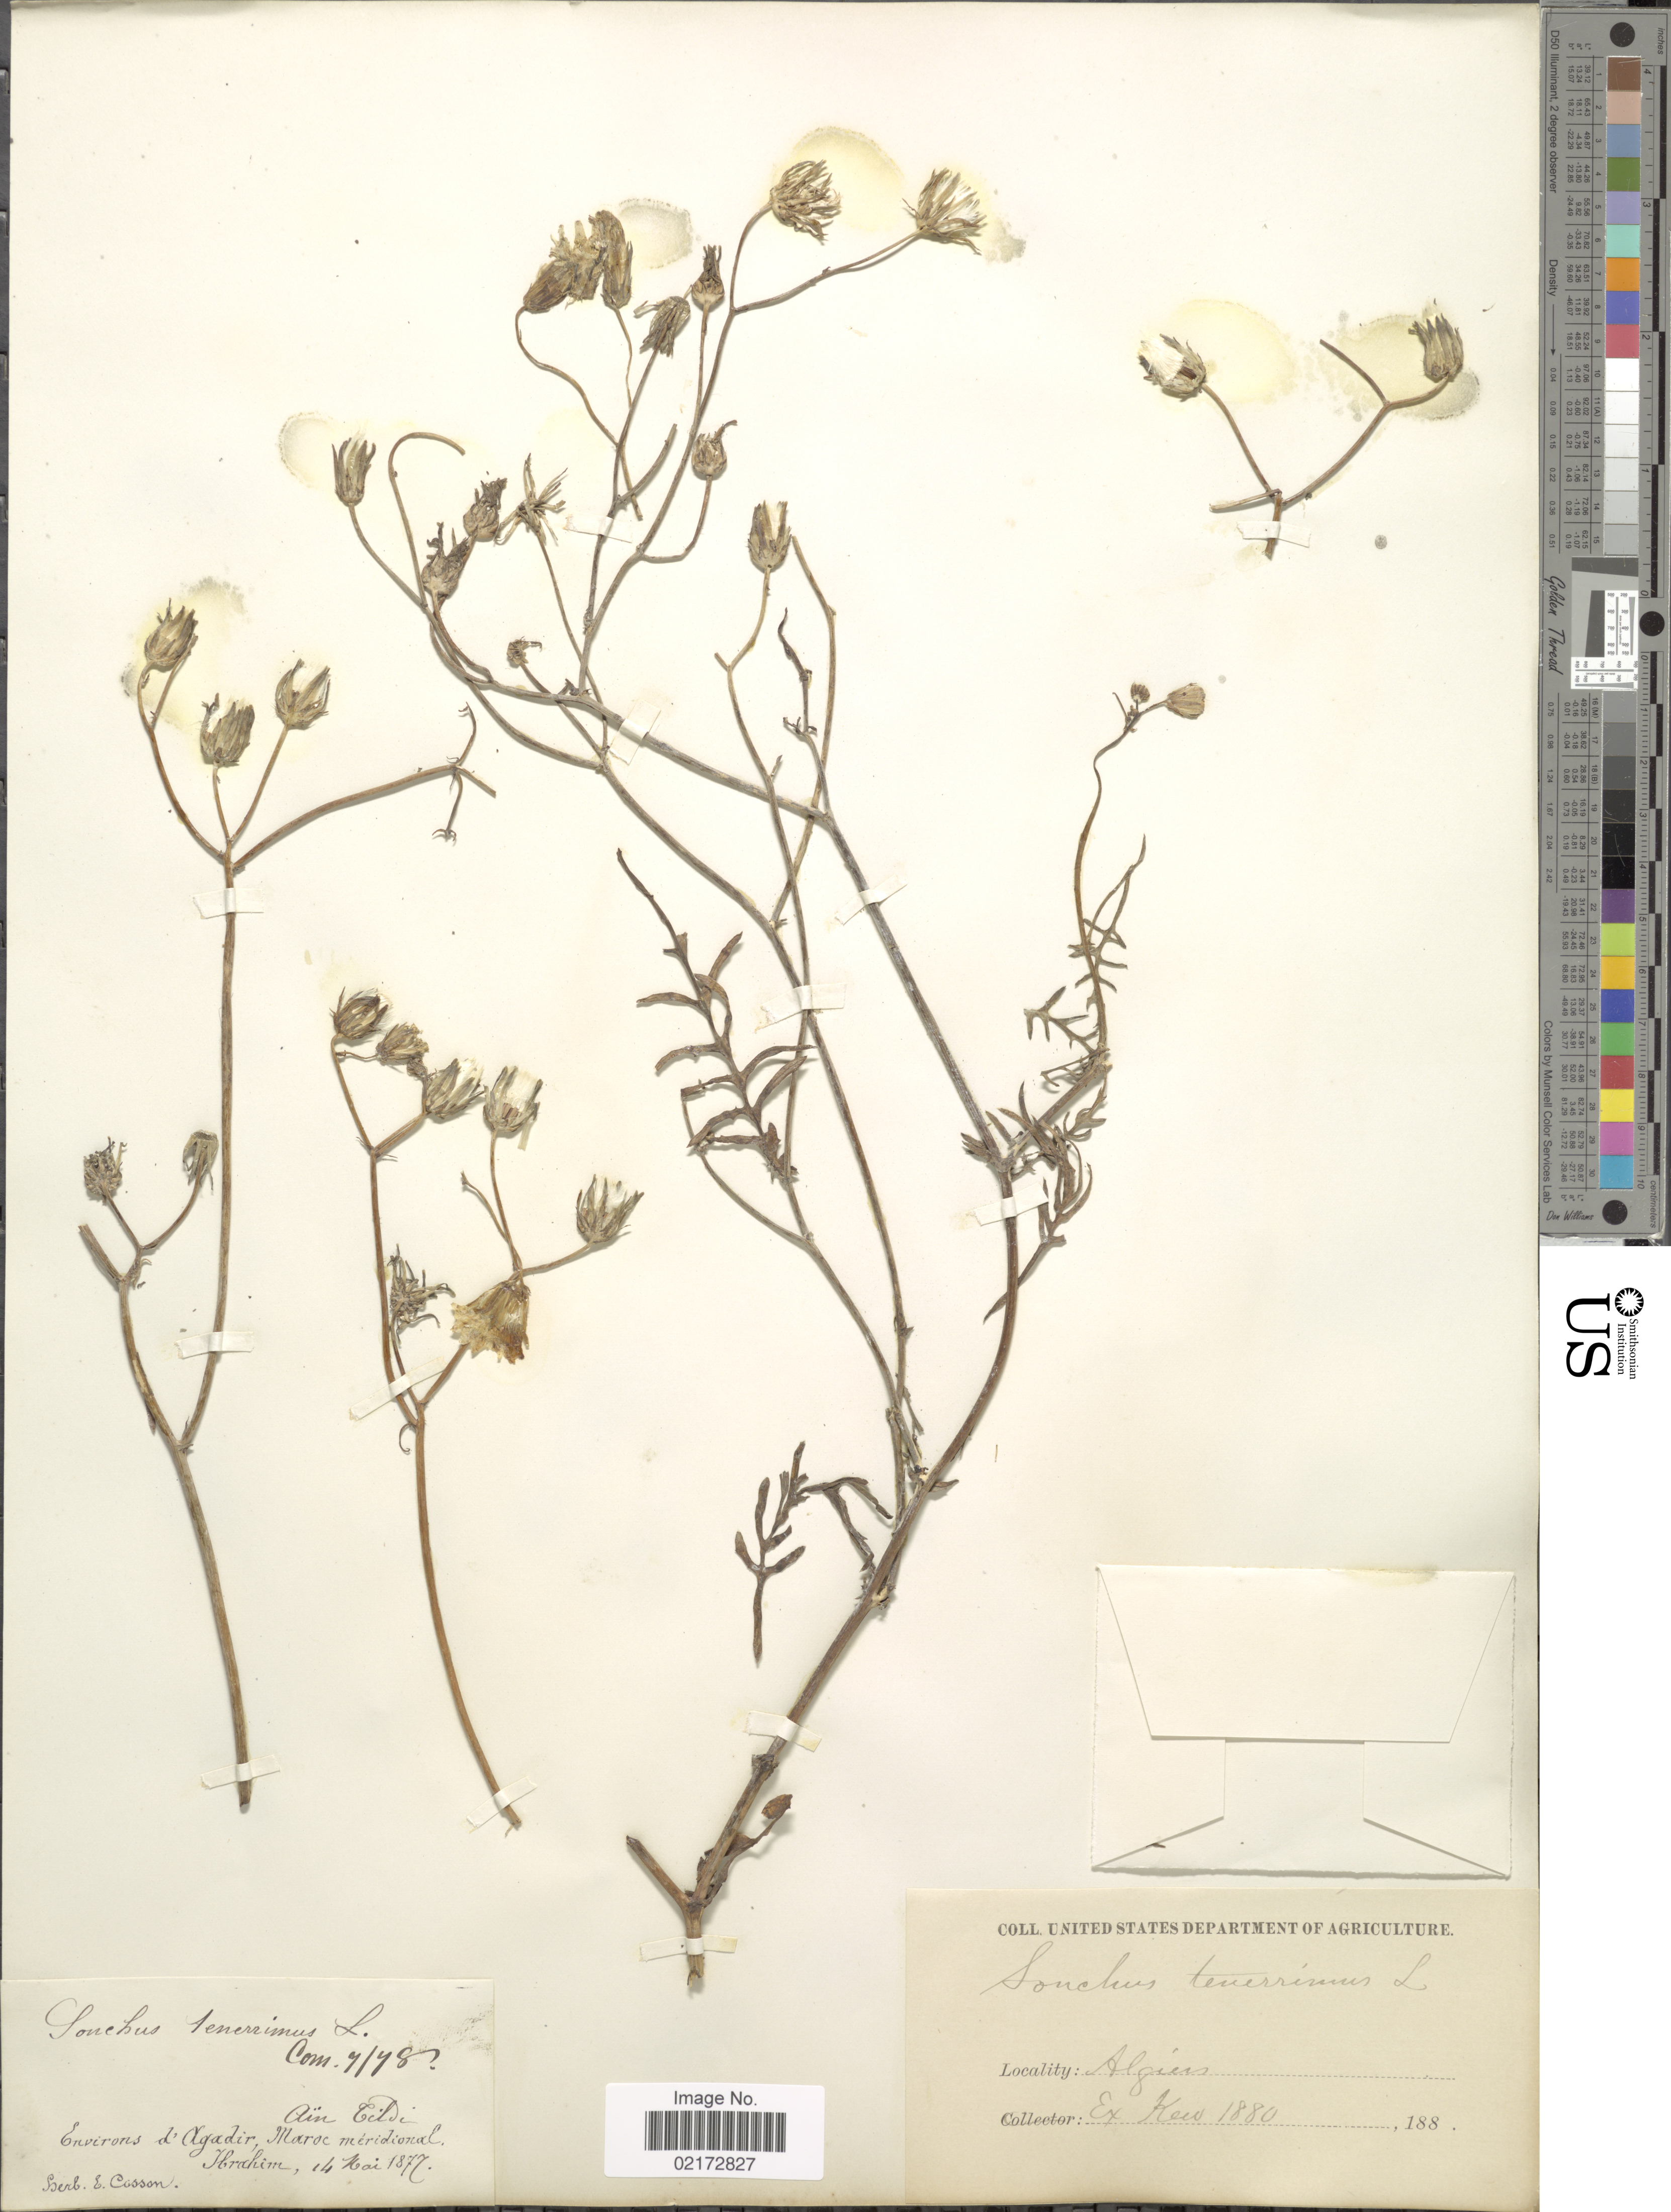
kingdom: Plantae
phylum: Tracheophyta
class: Magnoliopsida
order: Asterales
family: Asteraceae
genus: Sonchus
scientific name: Sonchus tenerrimus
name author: L.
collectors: -. Ibrahim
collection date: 1877-05-14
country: Morocco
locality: Ain Tildi, environs d'Agadir, Maroc meridional